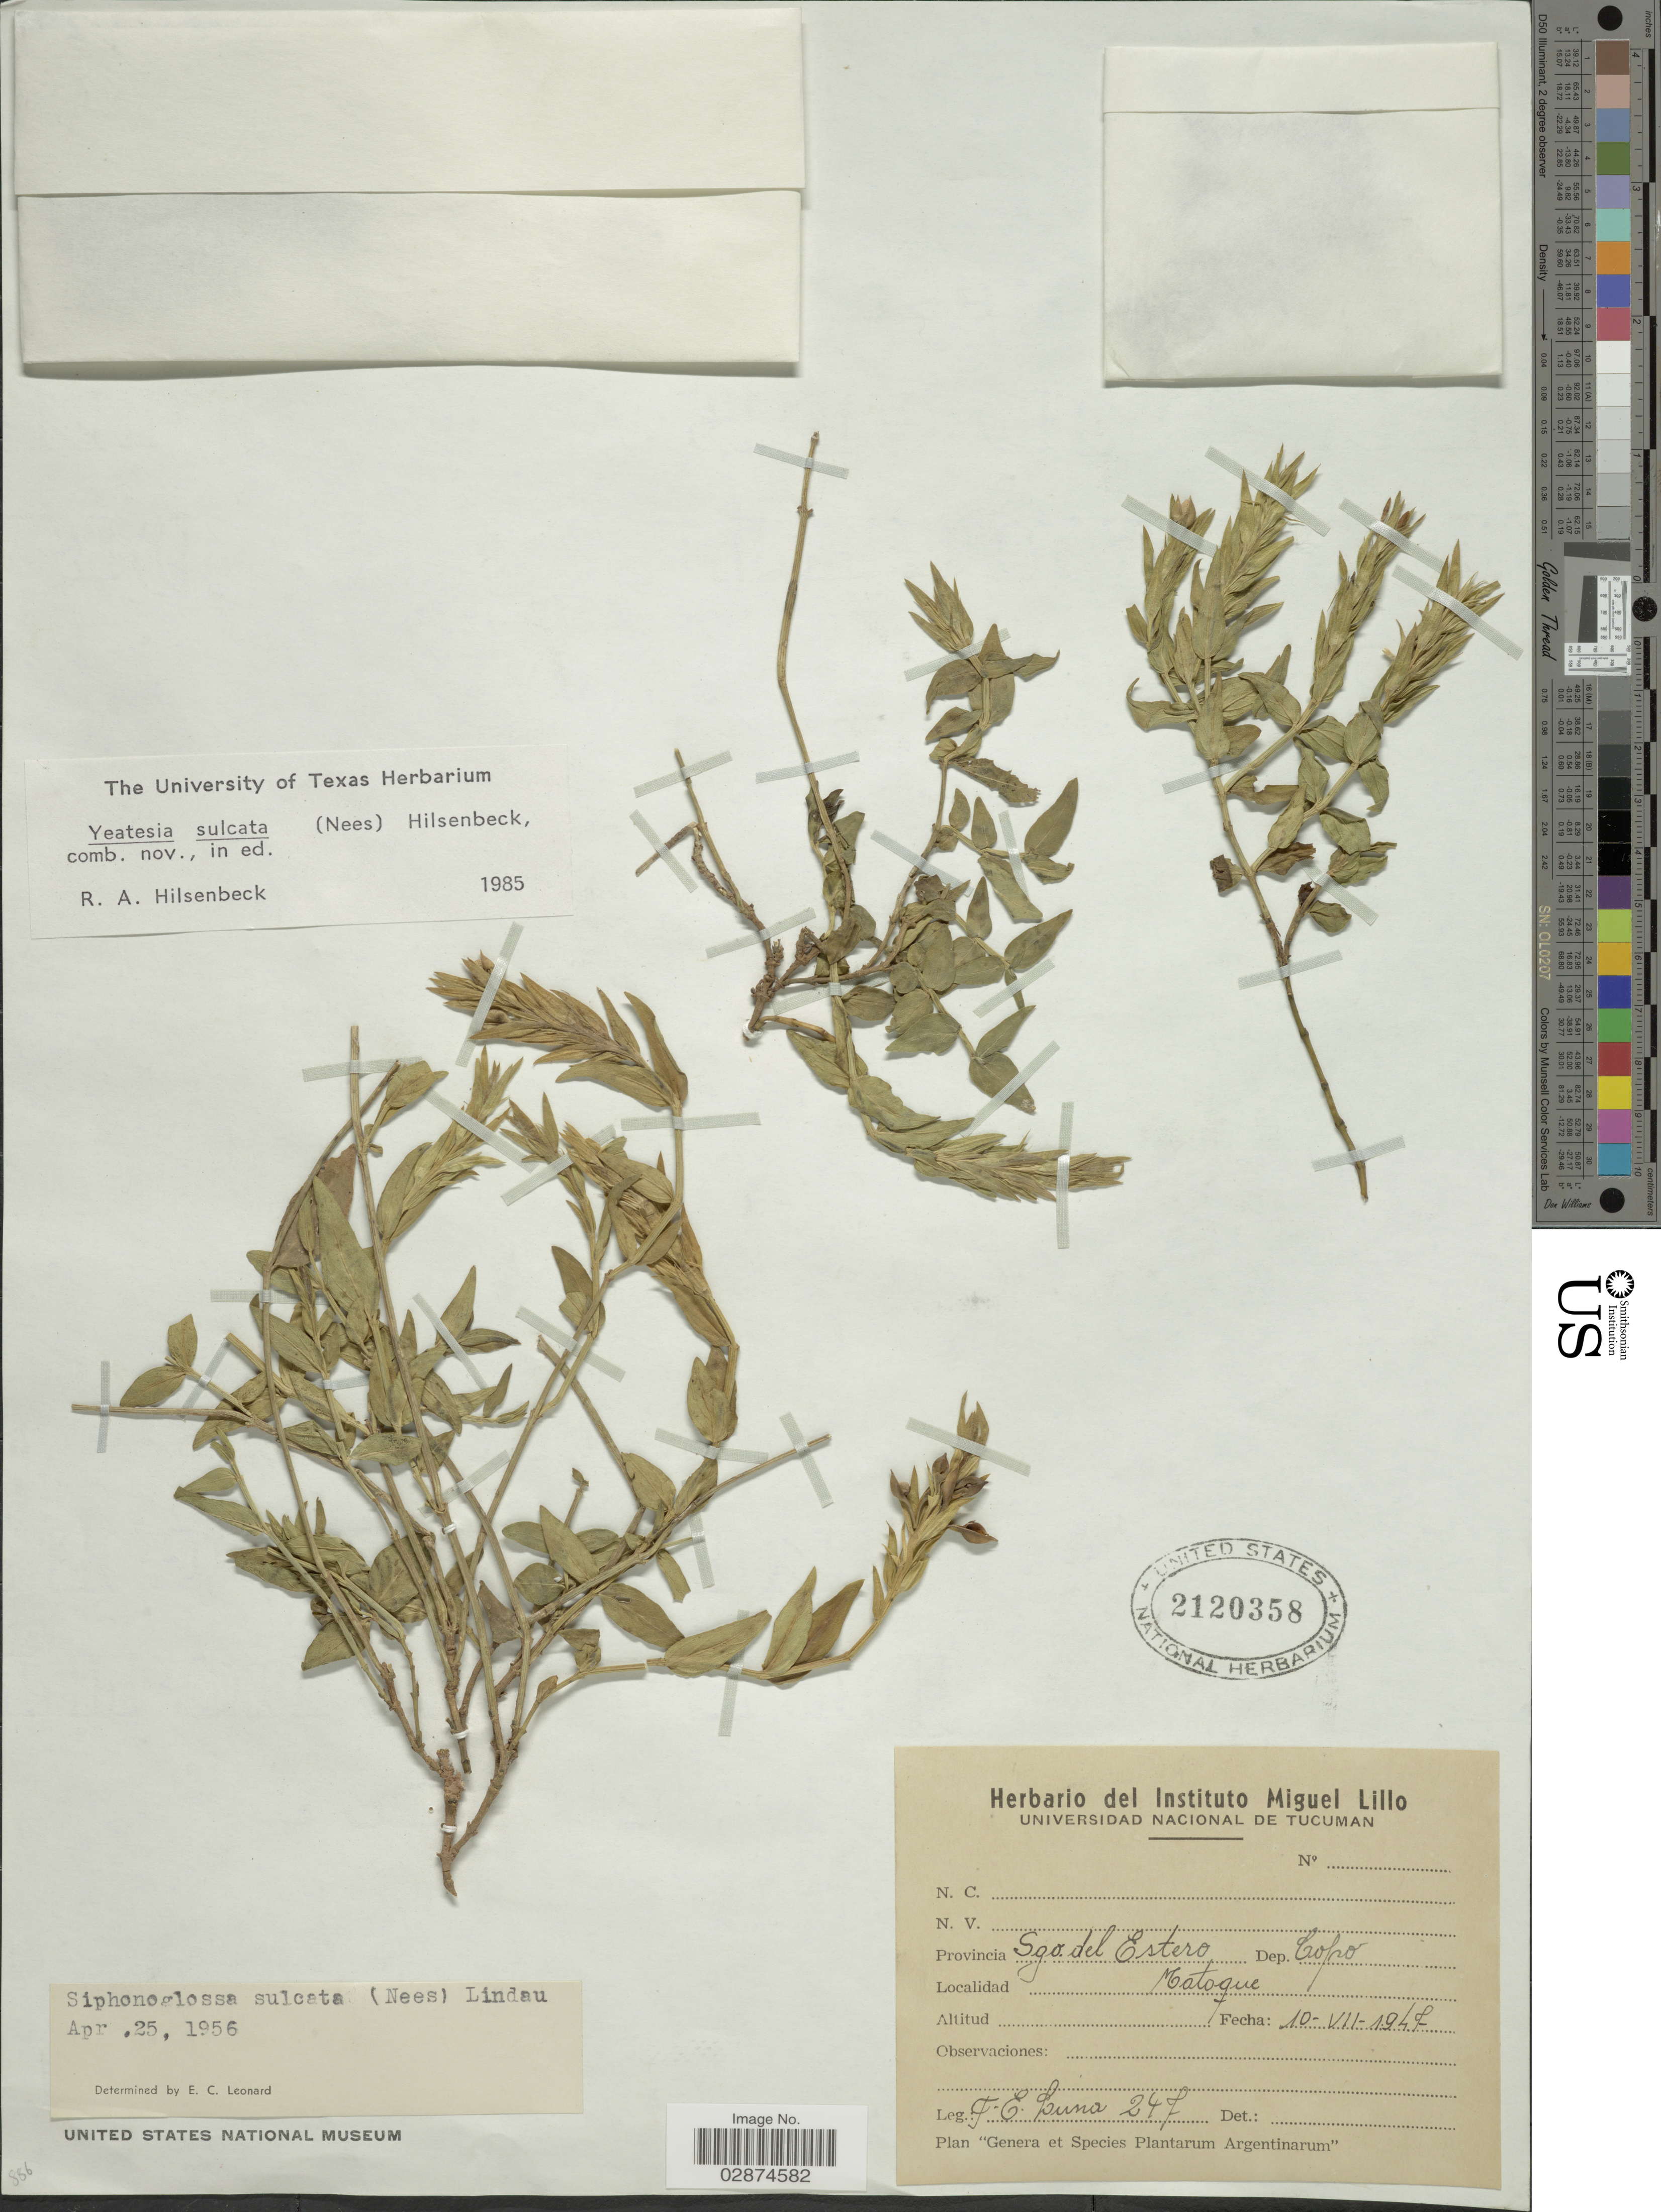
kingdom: Plantae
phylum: Tracheophyta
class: Magnoliopsida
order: Lamiales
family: Acanthaceae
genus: Yeatesia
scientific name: Yeatesia sulcata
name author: (Nees) Hilsenb.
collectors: F. E. Luna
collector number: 247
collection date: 1947-07-10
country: Argentina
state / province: Santiago del Estero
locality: Dep. Copo. Matoque.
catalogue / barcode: US 2120358